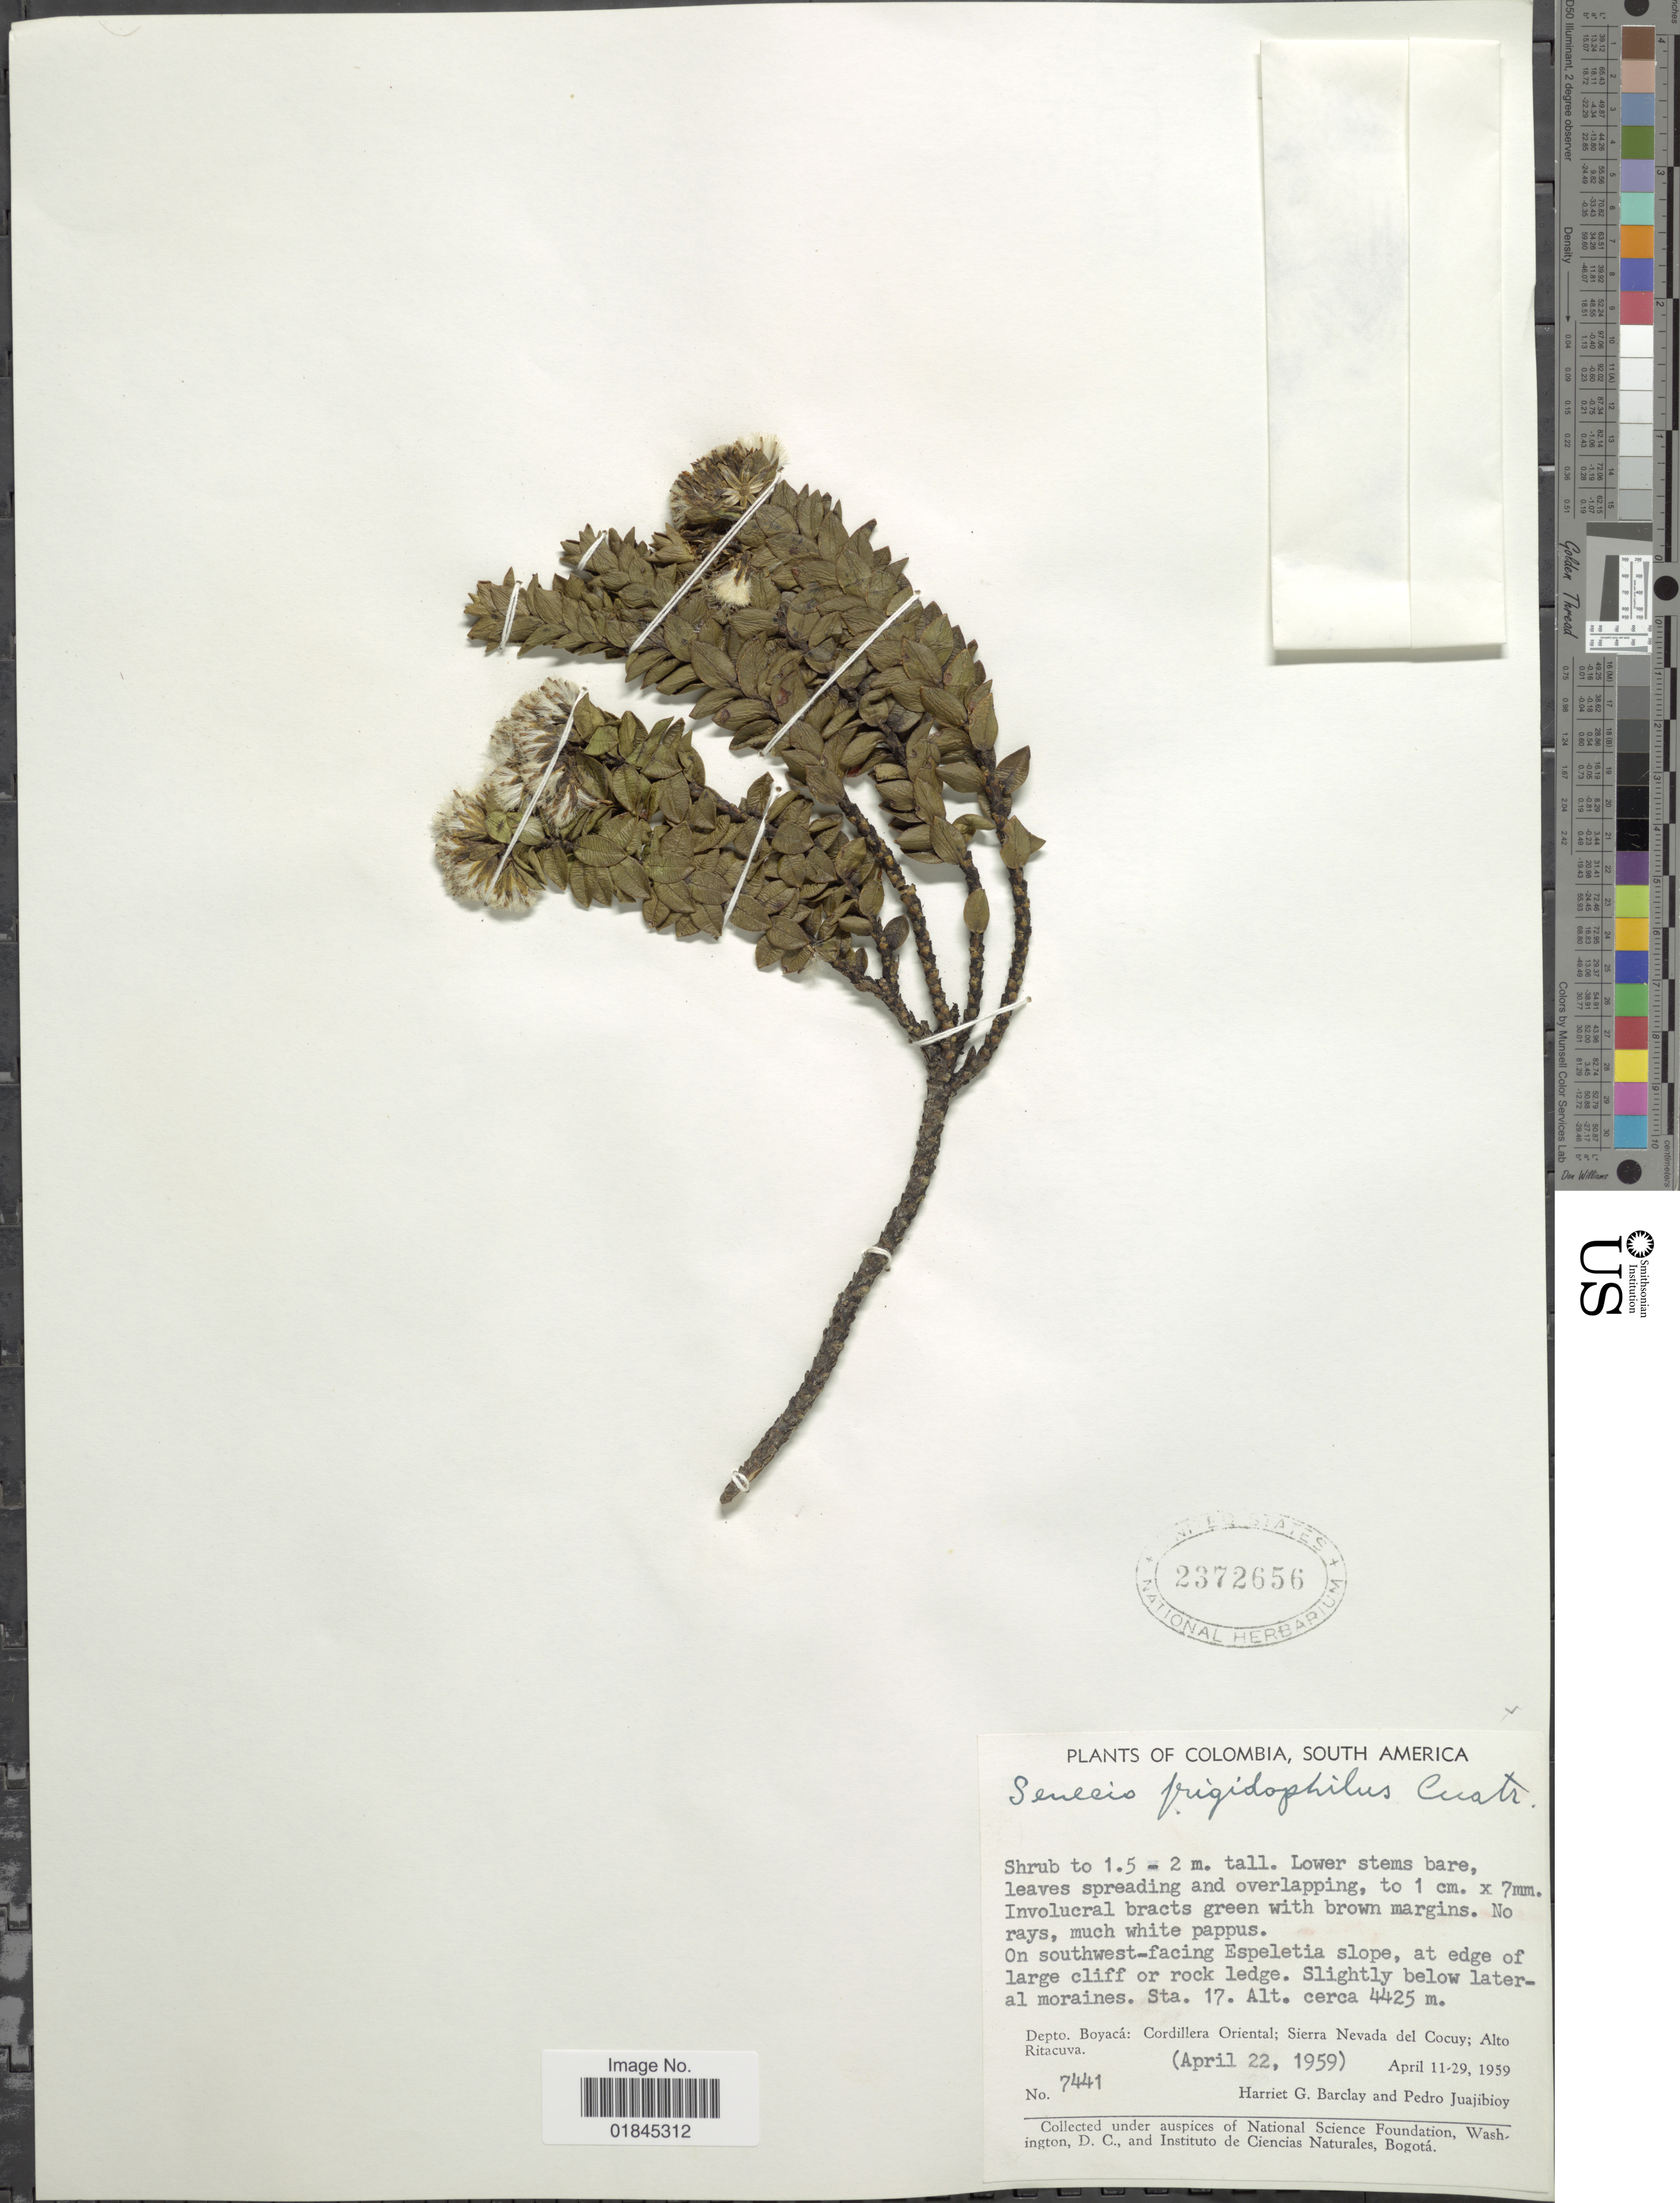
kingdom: Plantae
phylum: Tracheophyta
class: Magnoliopsida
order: Asterales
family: Asteraceae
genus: Pentacalia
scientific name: Pentacalia flosfragrans var. frigidophila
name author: (Cuatrec.) Cuatrec.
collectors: H. G. Barclay & P. Juajibioy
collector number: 7441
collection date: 1959-04-22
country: Colombia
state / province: Boyacá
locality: On southwest-facing Espeletia slope, at edge of large cliff or rock ledge. Slightly below lateral moraines. Depto. Boyacá: Cordillera Oriental: Sierra Nevada del Cocuy; Alto Ritacuva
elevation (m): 4425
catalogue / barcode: US 2372656